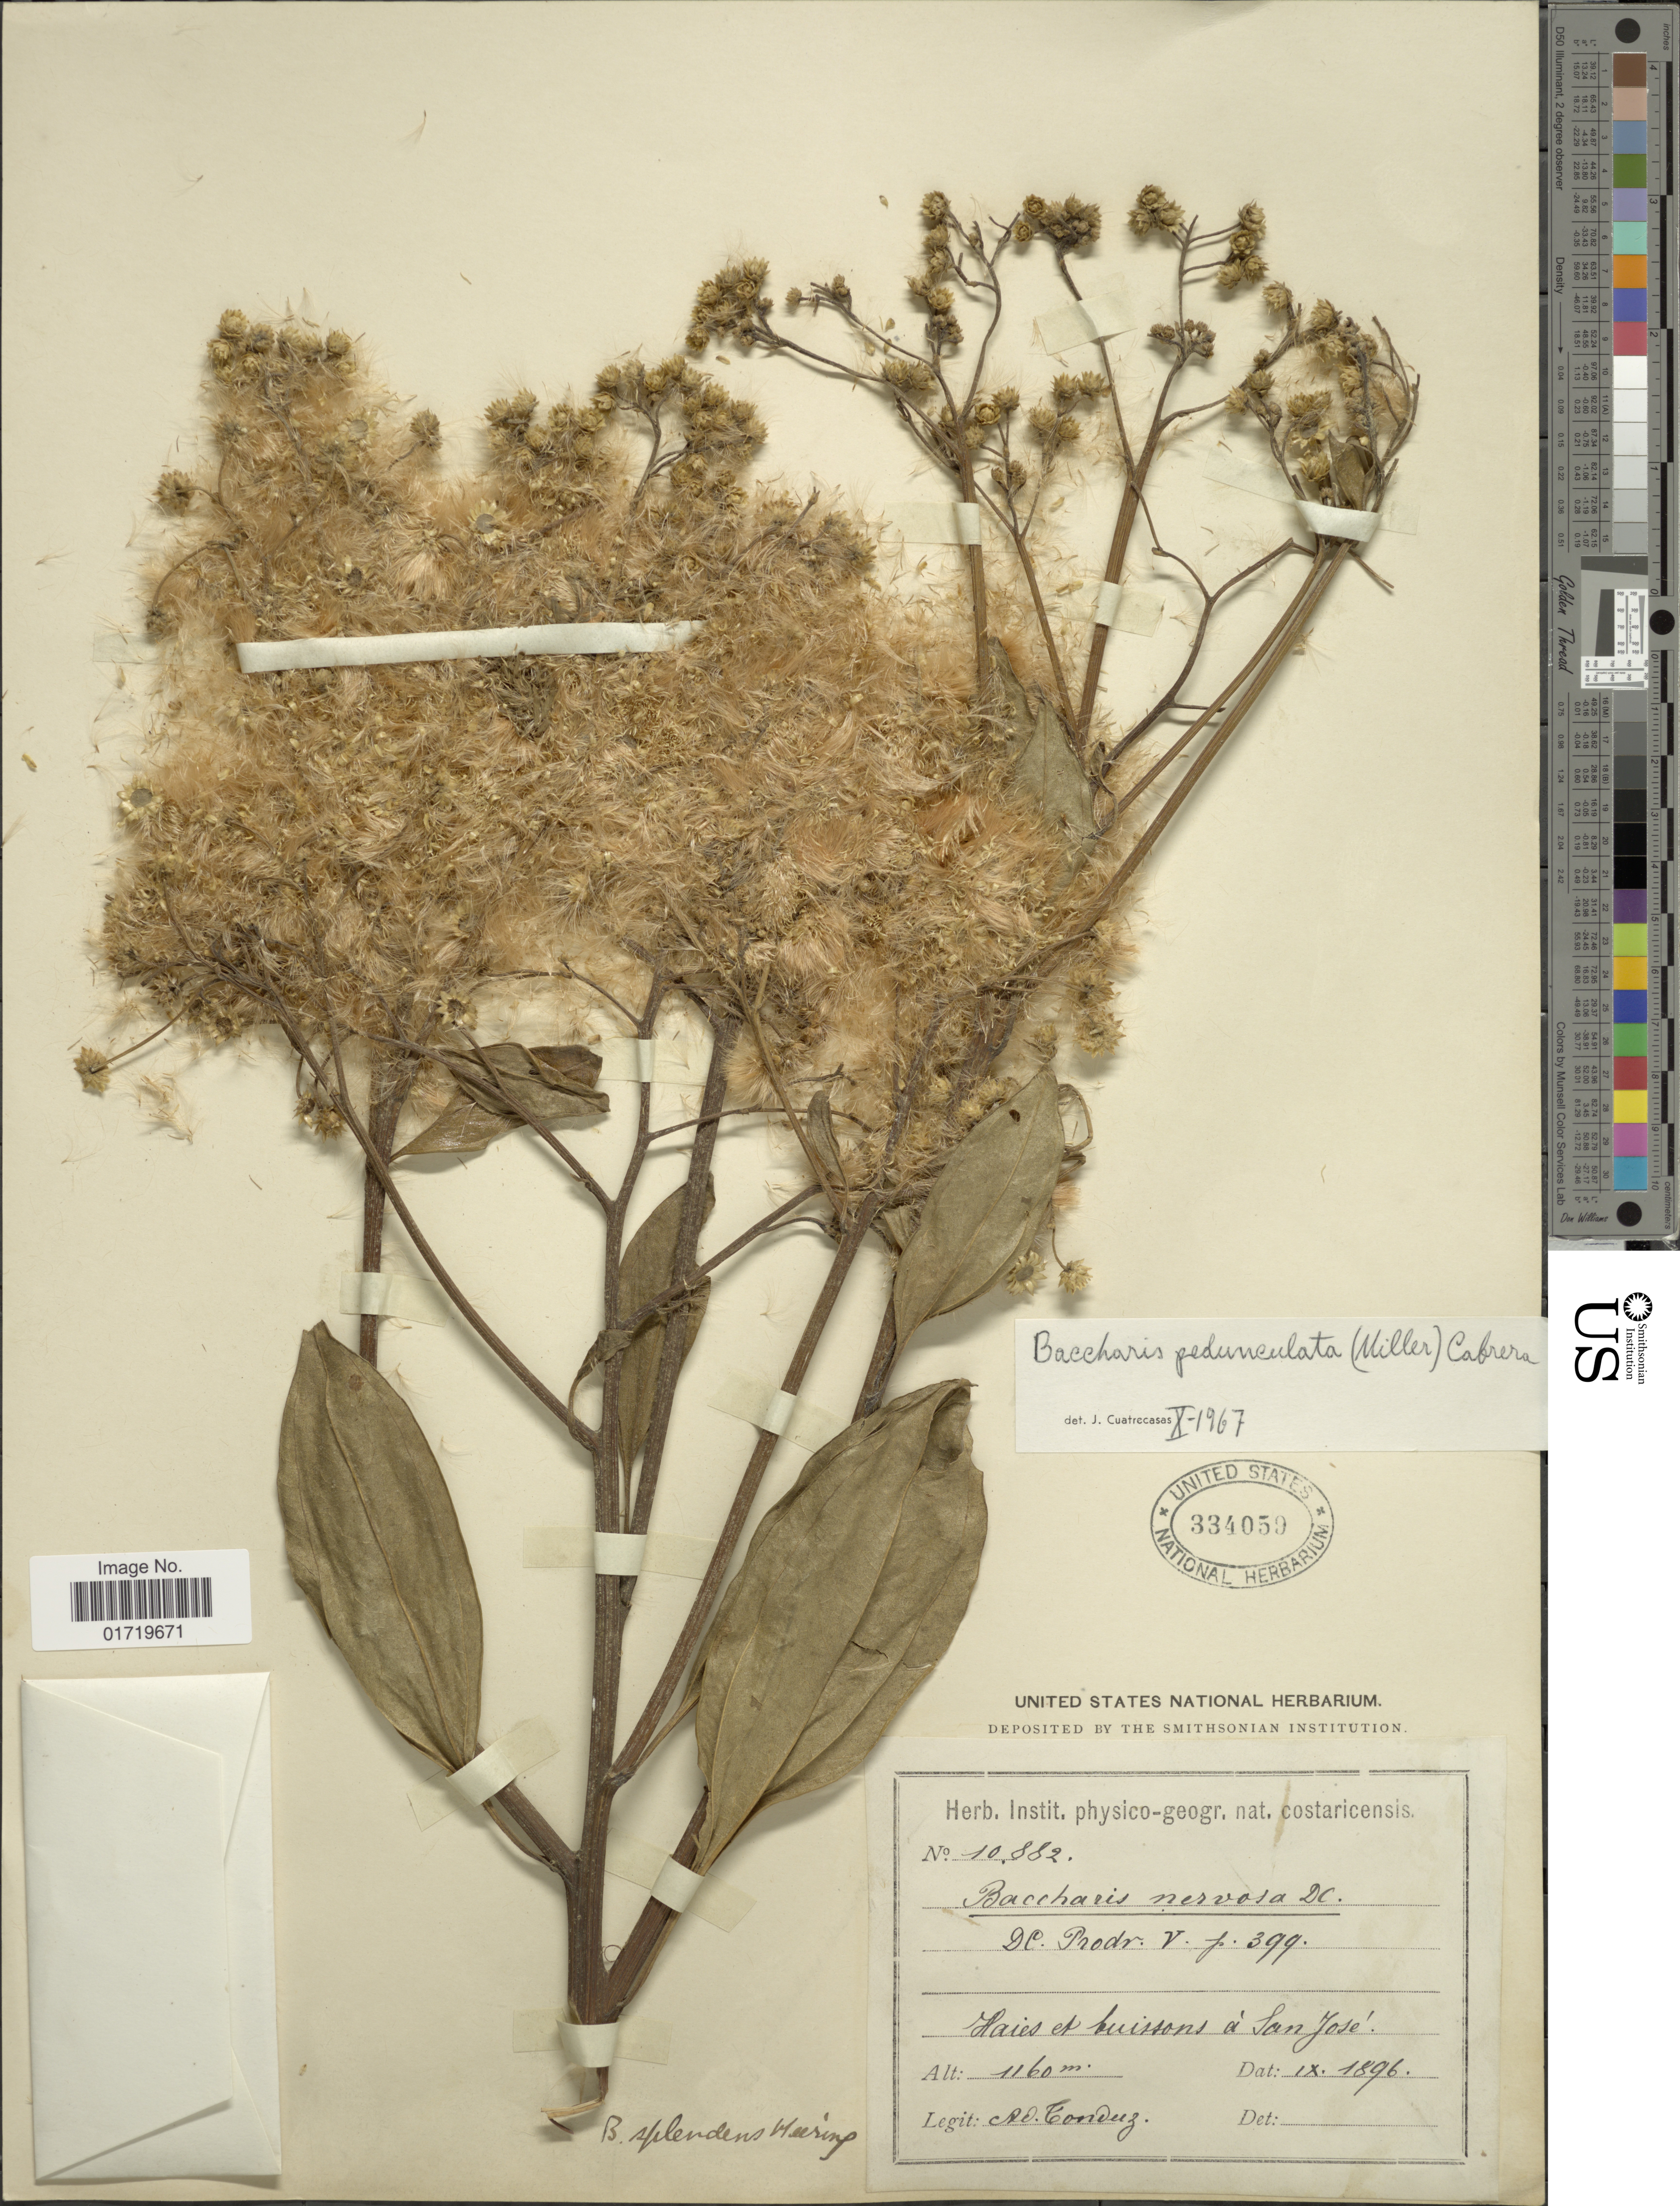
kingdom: Plantae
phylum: Tracheophyta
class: Magnoliopsida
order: Asterales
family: Asteraceae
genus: Baccharis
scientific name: Baccharis pedunculata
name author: (Mill.) Cabrera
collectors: A. Tonduz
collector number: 10882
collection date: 1896-09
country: Costa Rica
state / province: San José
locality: San Jose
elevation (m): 1160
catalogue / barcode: US 334059